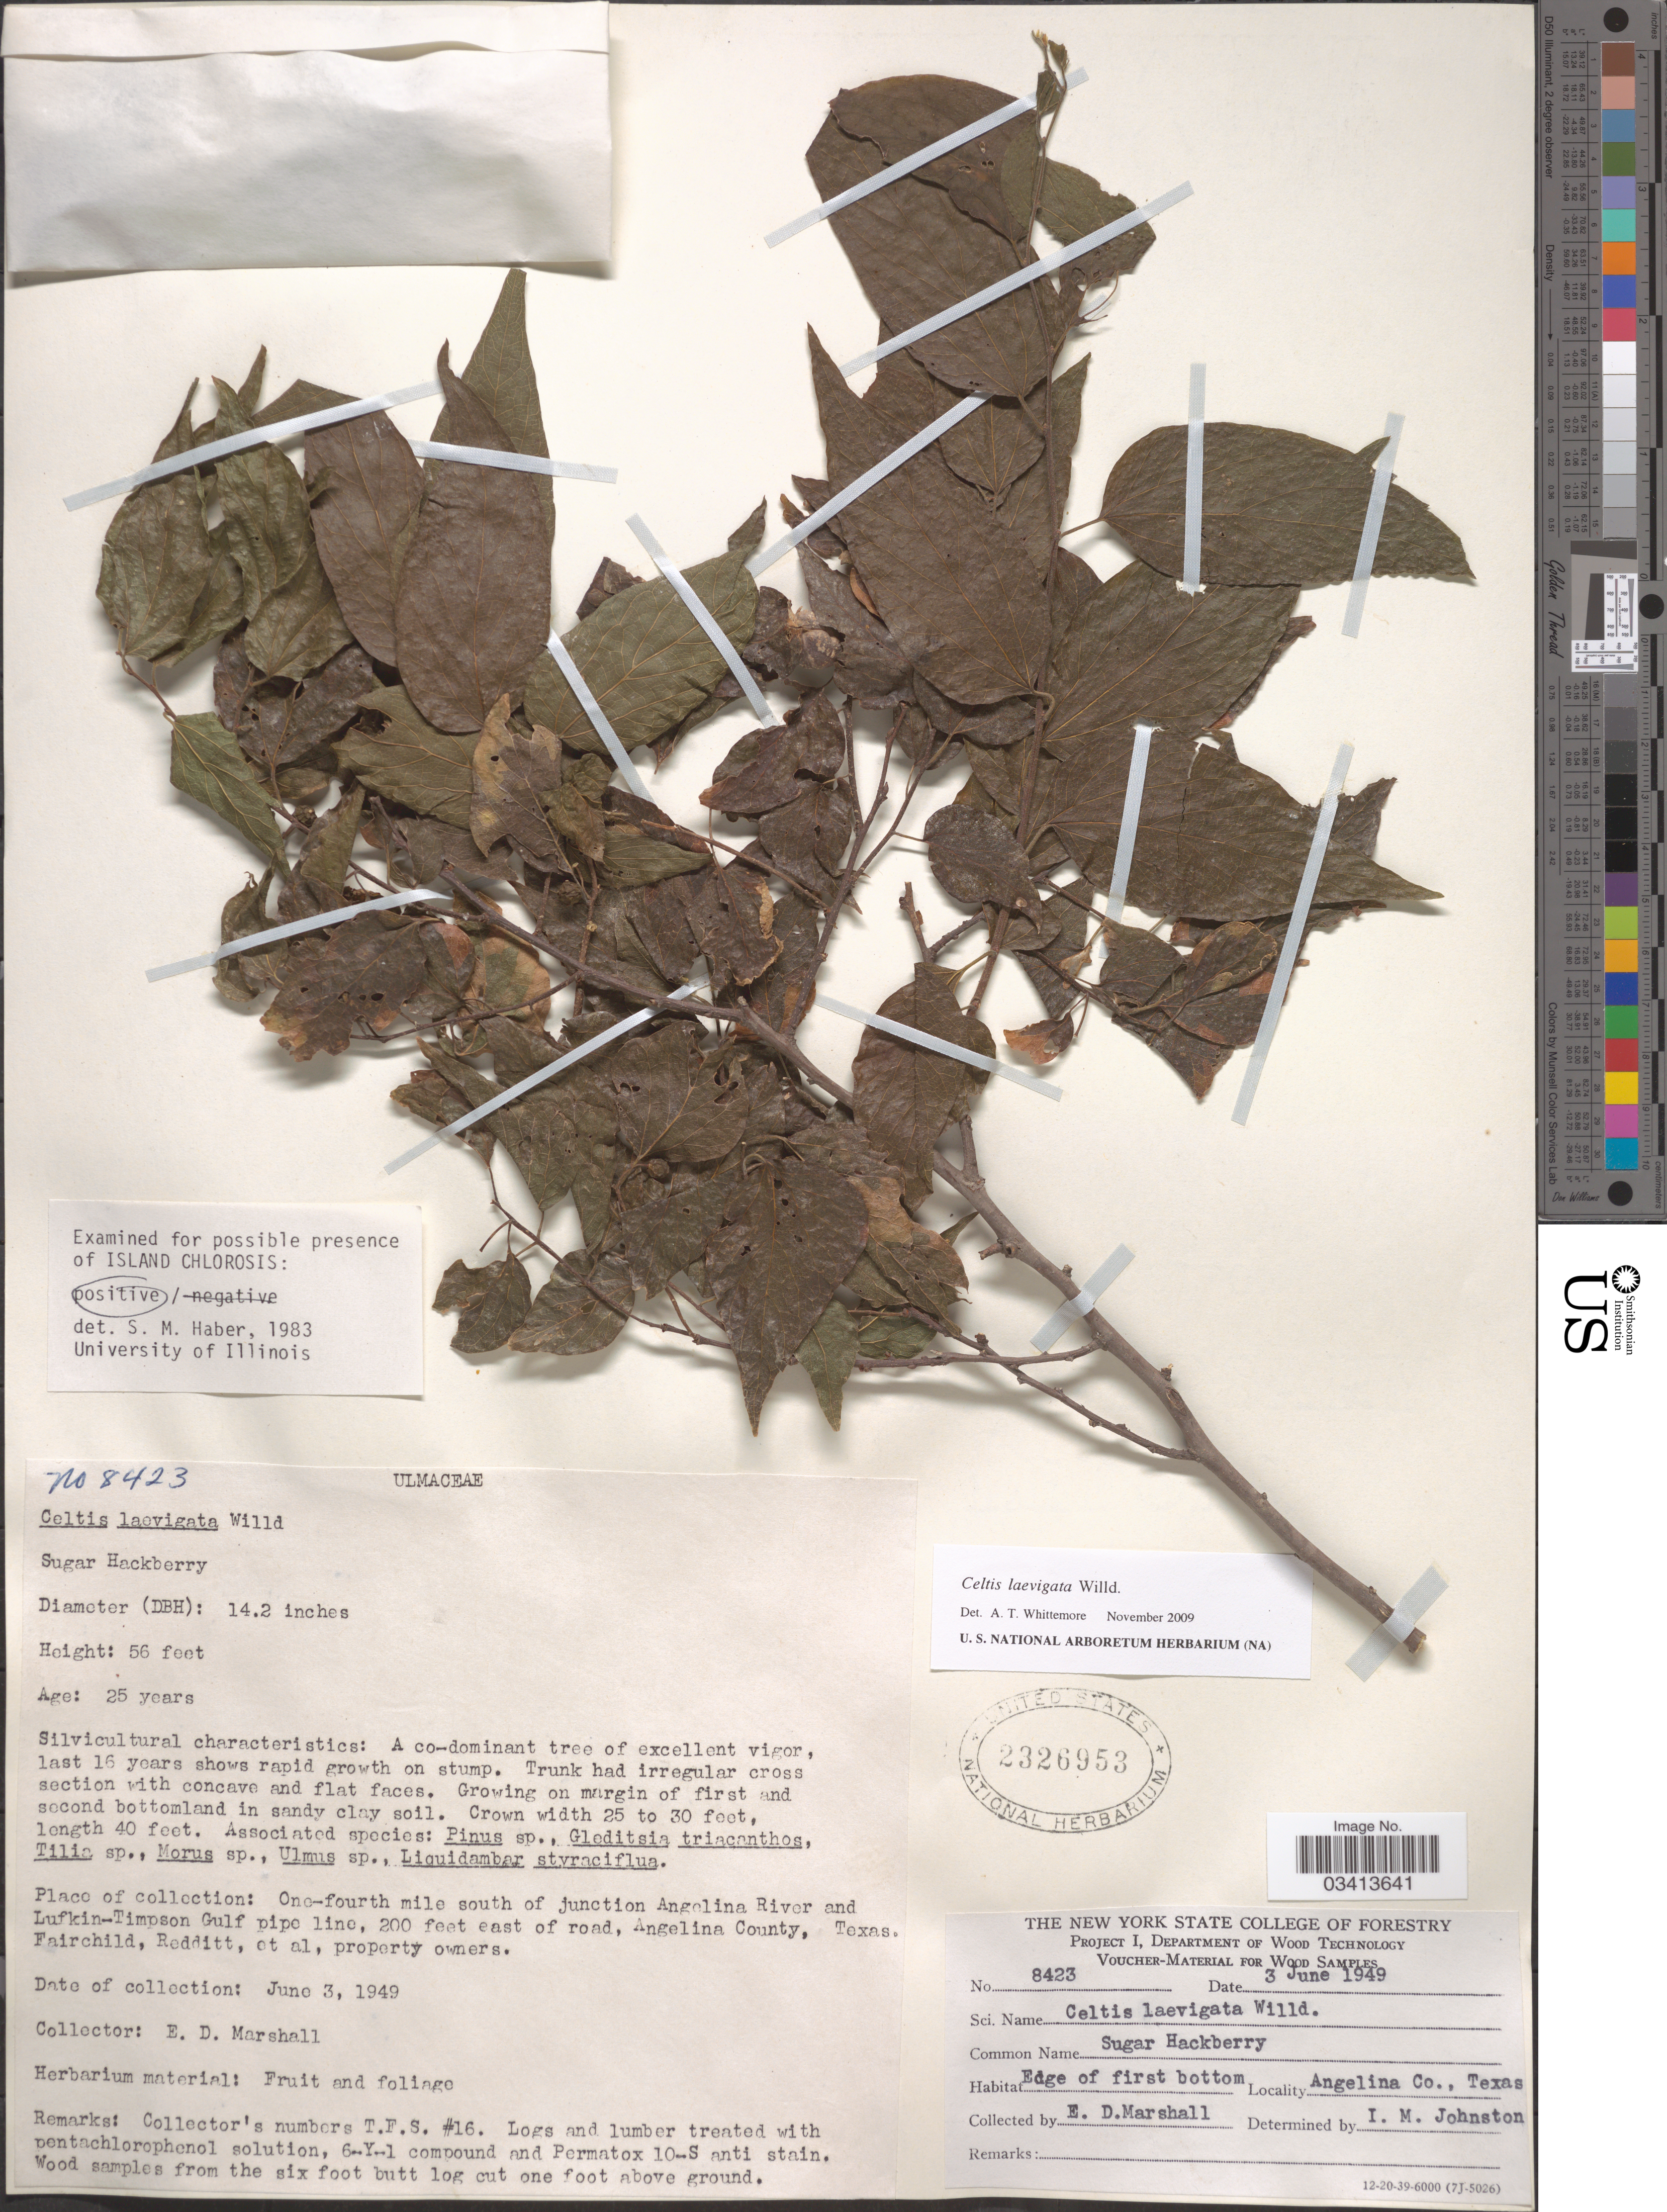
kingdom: Plantae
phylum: Tracheophyta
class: Magnoliopsida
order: Rosales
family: Cannabaceae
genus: Celtis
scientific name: Celtis laevigata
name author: Willd.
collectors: E. D. Marshall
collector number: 8423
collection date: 1949-06-03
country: United States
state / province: Texas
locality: One-fourth mile south of junction Angelina River and Lufkin-Timpson Gulf pipe line, 200 feet east of road, Angelina County.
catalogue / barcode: US 2326953